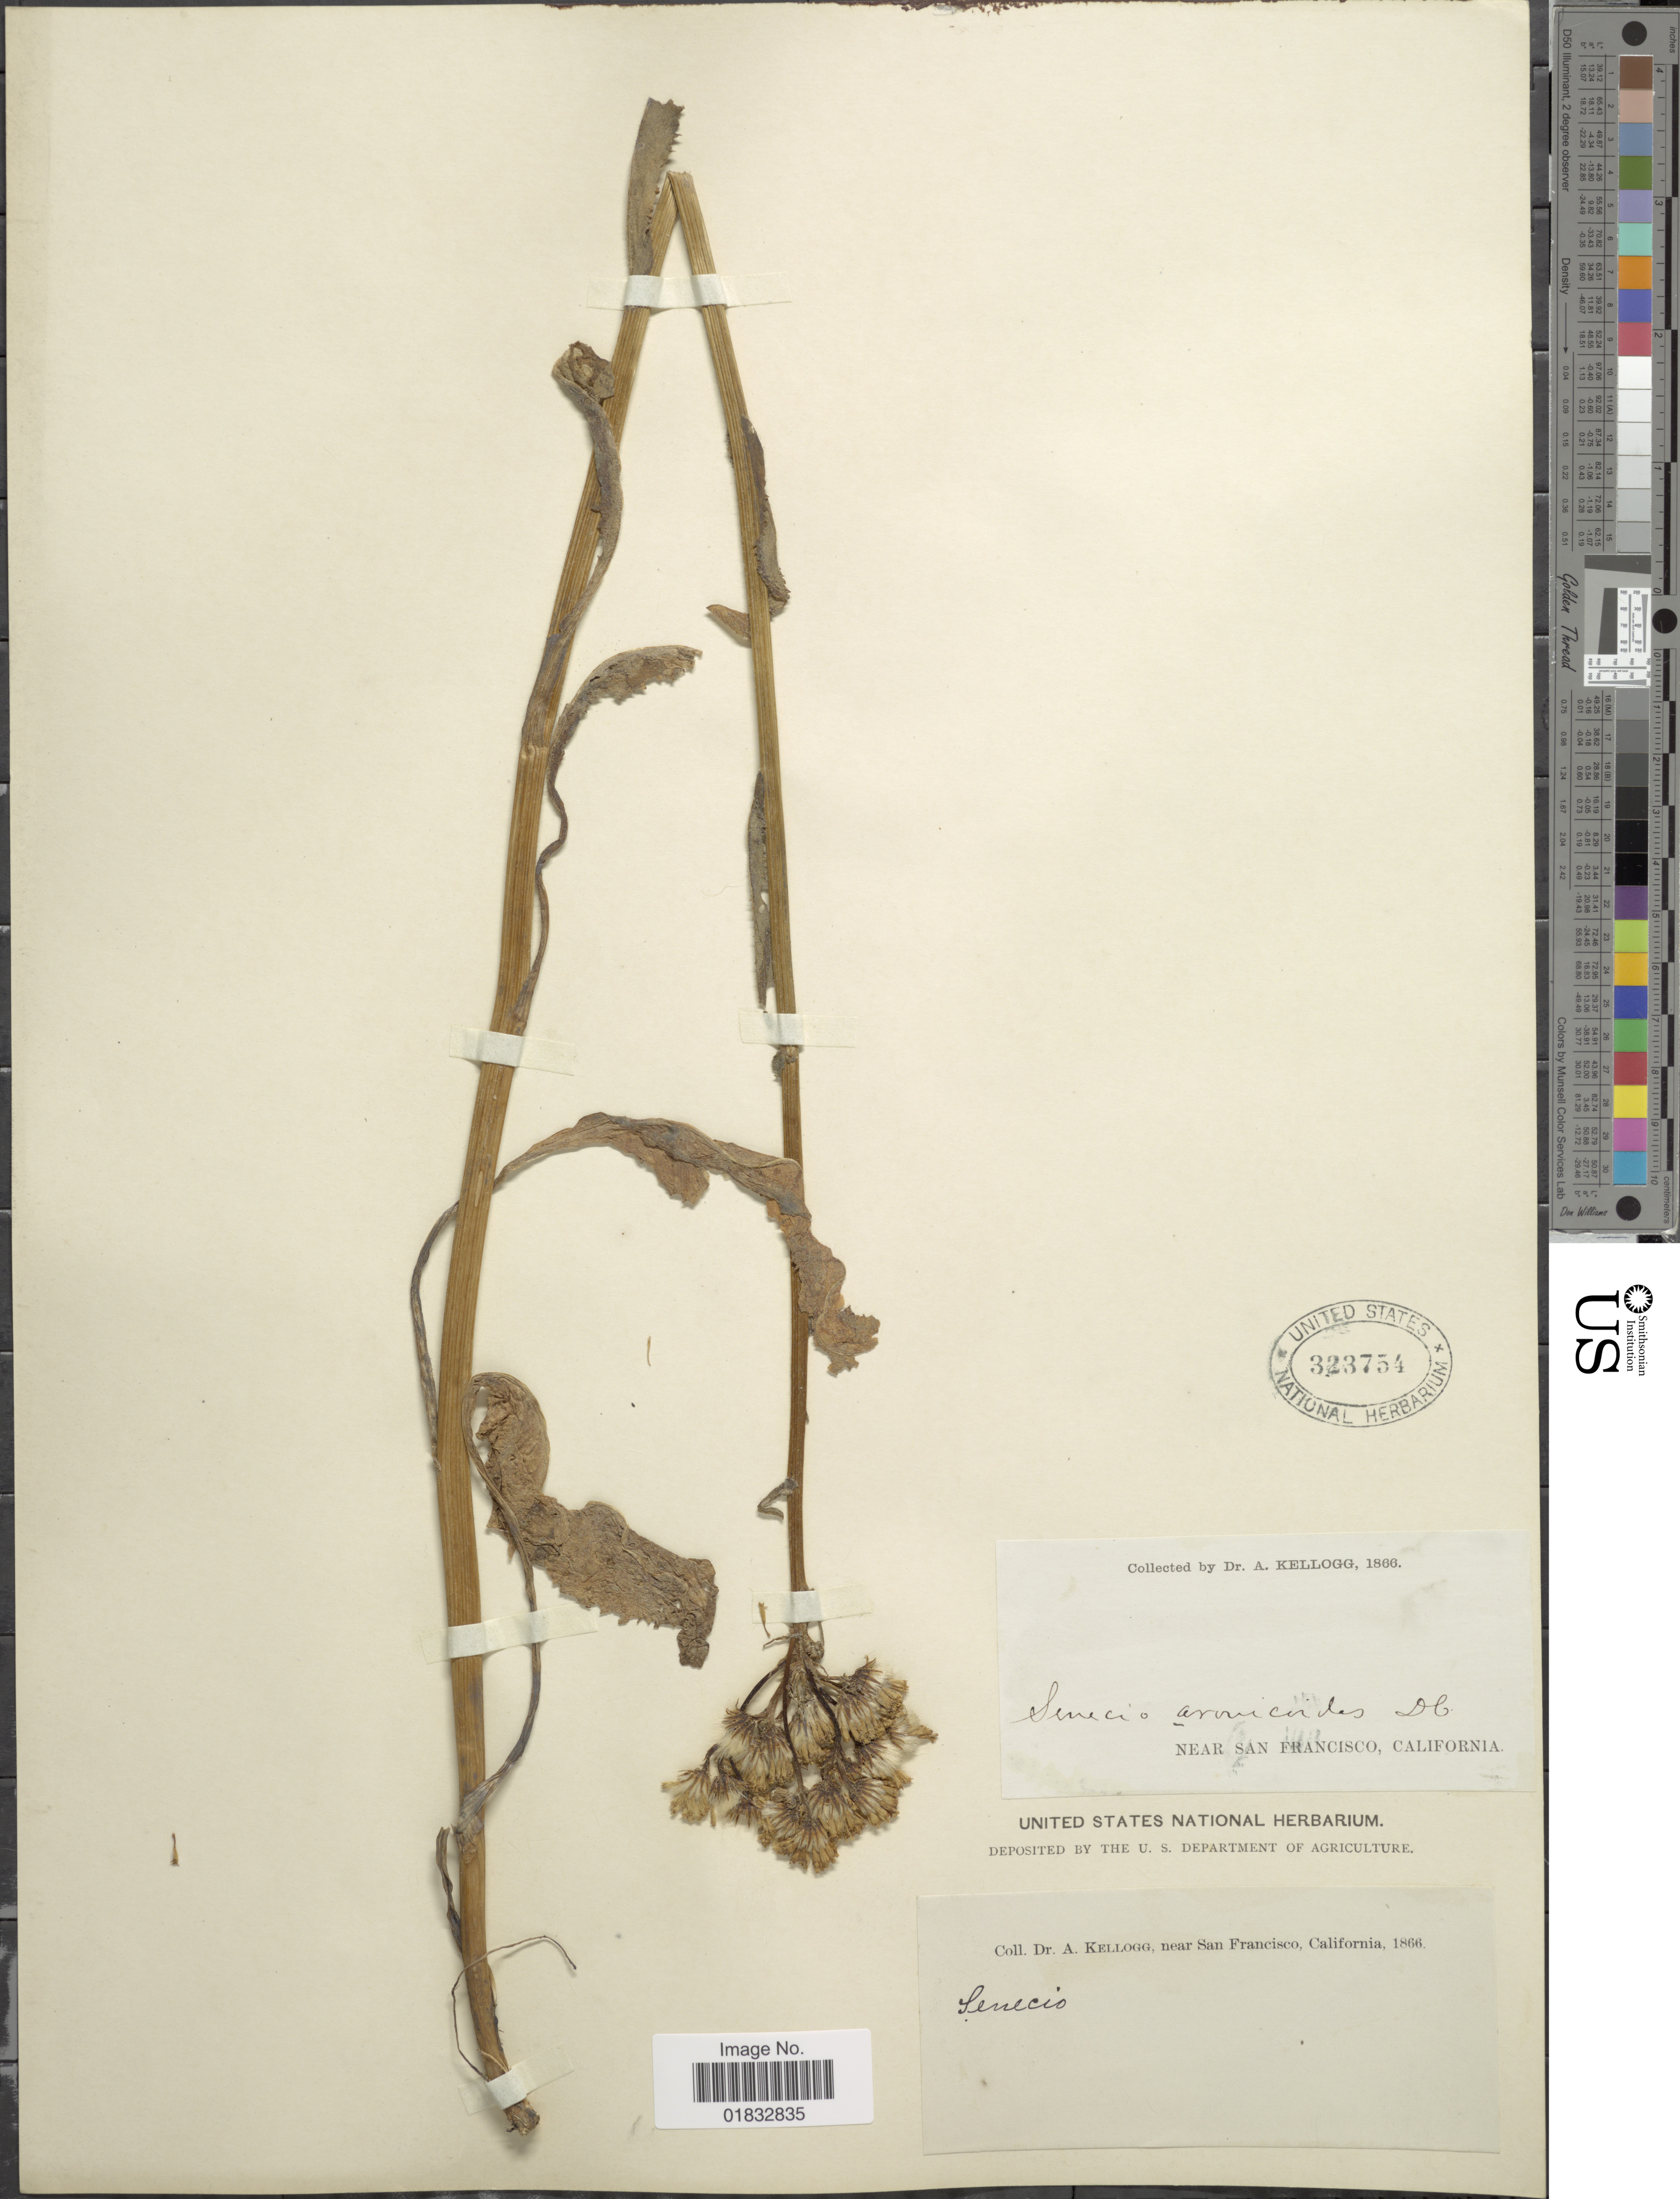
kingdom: Plantae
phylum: Tracheophyta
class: Magnoliopsida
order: Asterales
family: Asteraceae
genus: Senecio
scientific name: Senecio aronicoides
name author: DC.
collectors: A. Kellogg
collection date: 1866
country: United States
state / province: California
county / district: San Francisco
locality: Near San Francisco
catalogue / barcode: US 323754